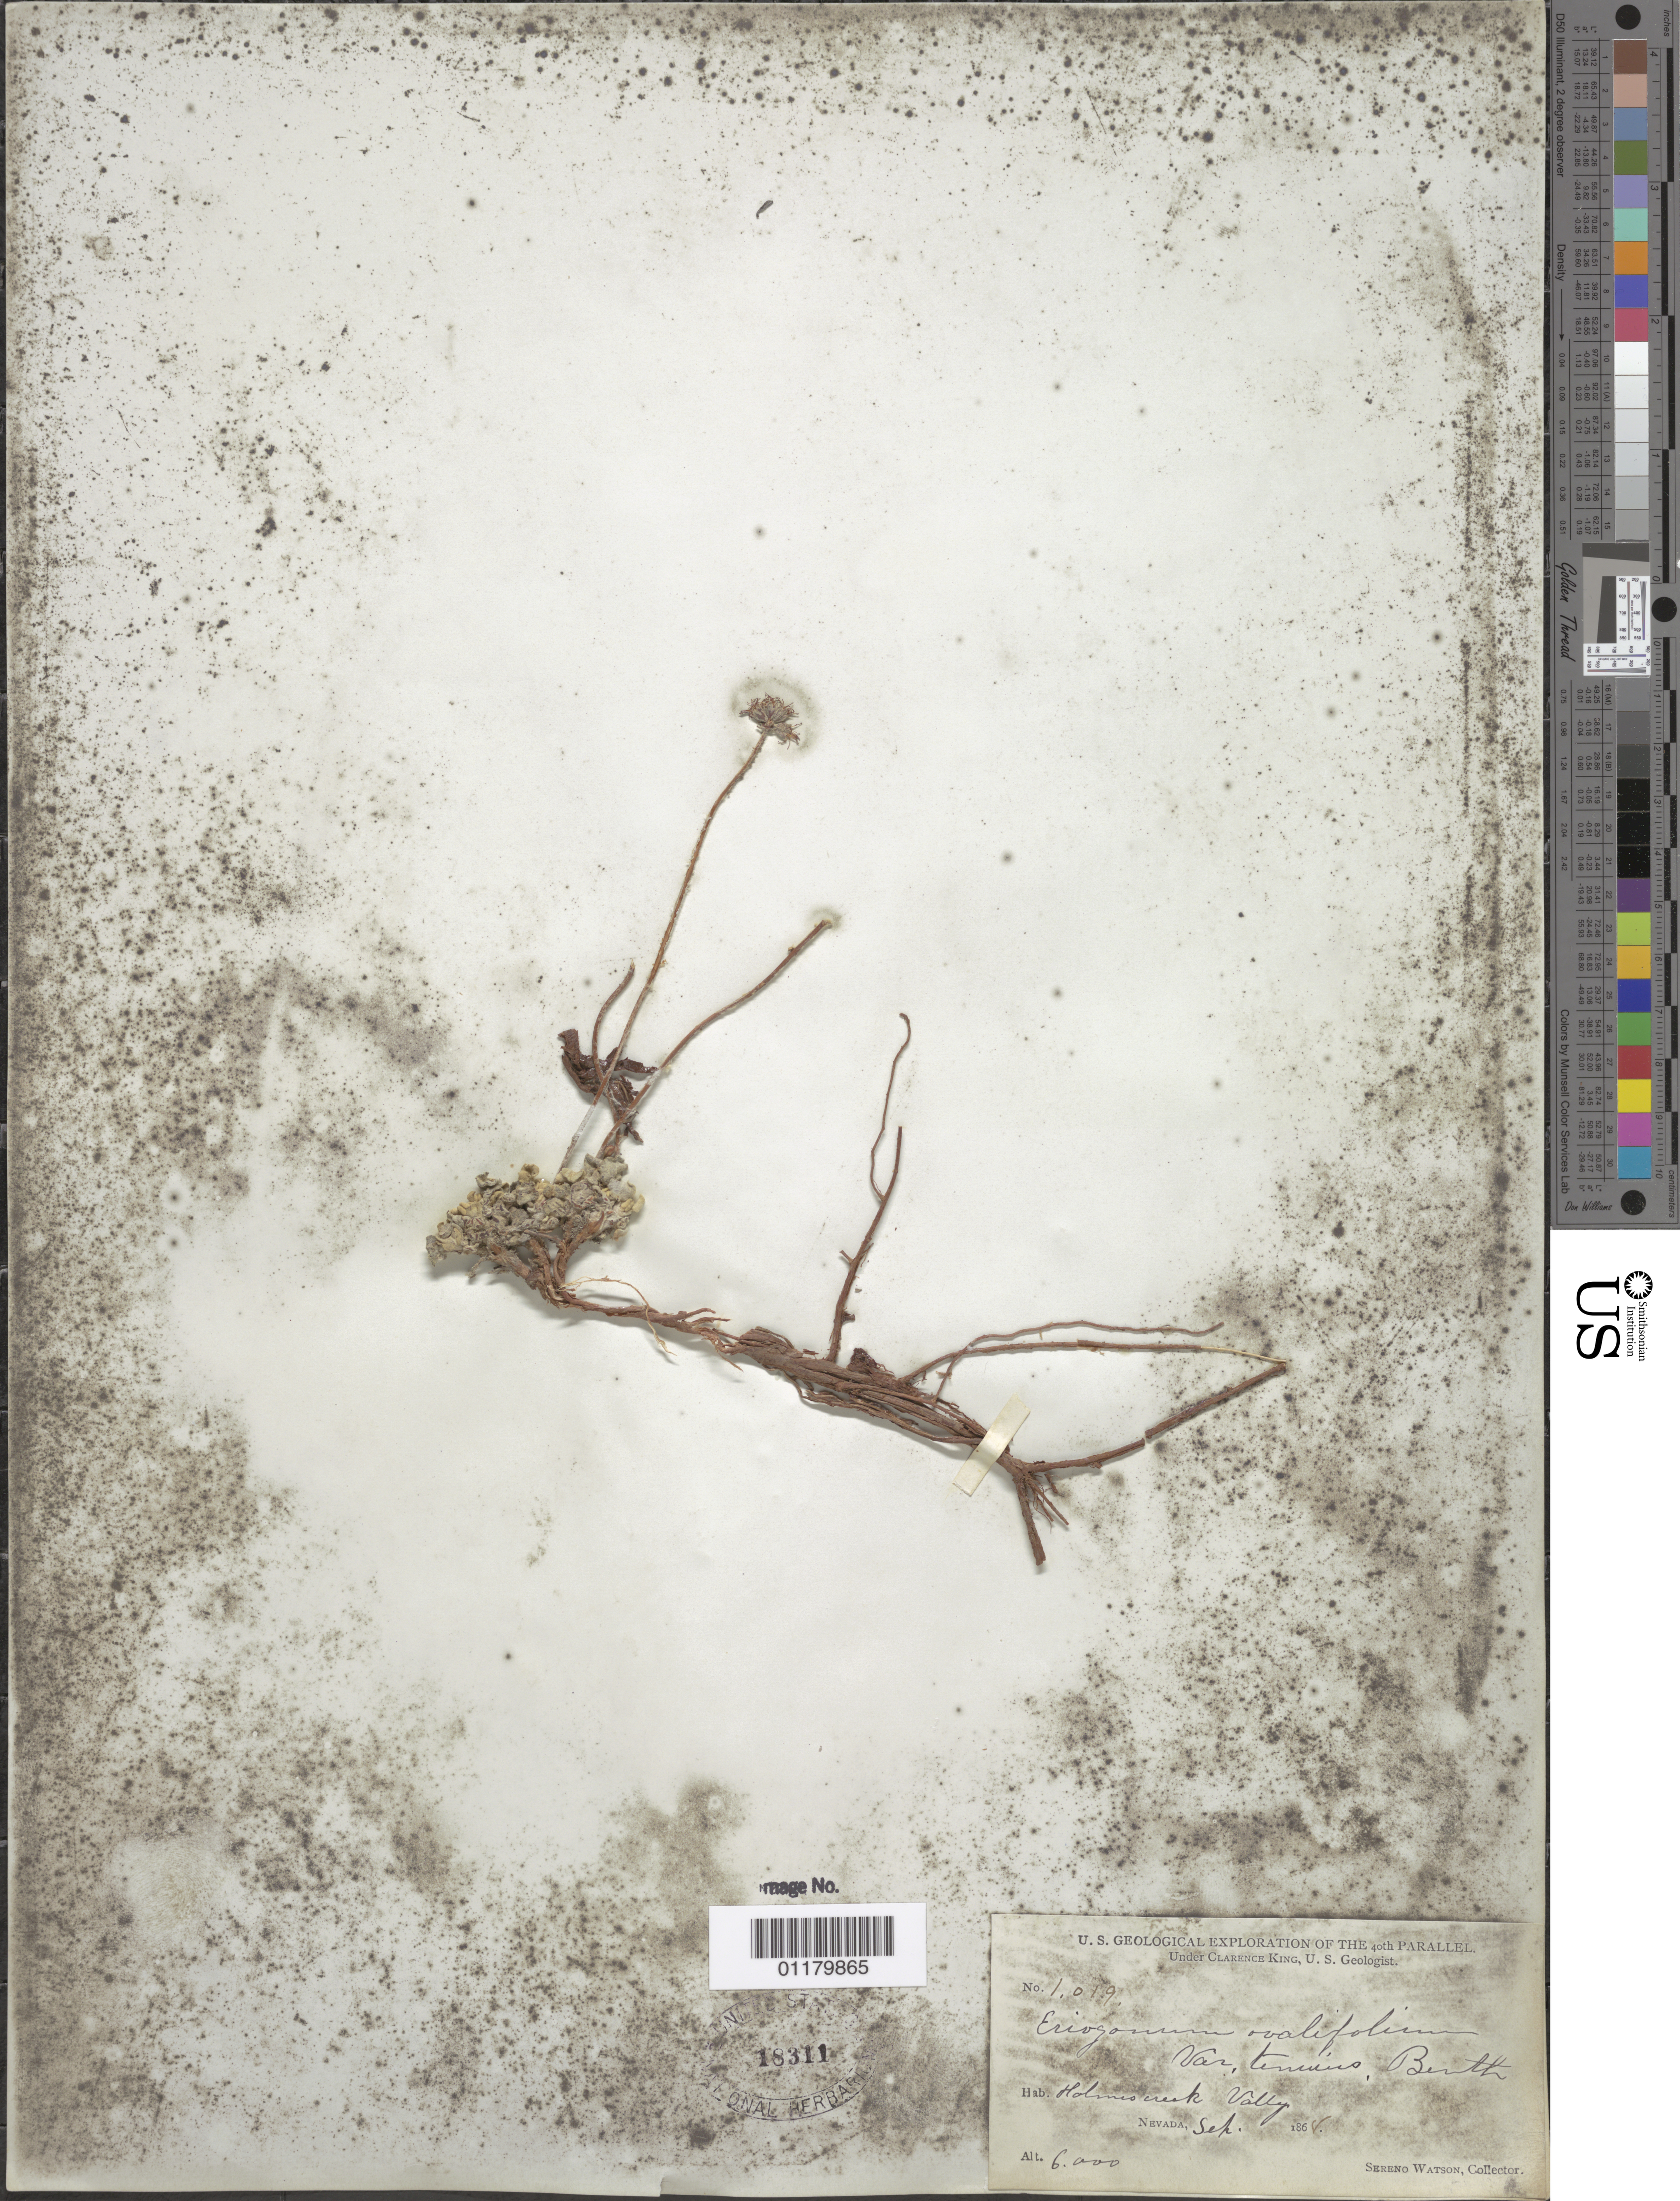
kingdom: Plantae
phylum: Tracheophyta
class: Magnoliopsida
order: Caryophyllales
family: Polygonaceae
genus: Eriogonum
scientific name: Eriogonum ovalifolium var. tenuis Benth. var. nov. ined.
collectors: S. Watson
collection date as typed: Sep 1868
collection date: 1868-09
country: United States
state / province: Nevada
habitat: In dry places + crevices of rocks.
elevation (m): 1829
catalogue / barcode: US 18311